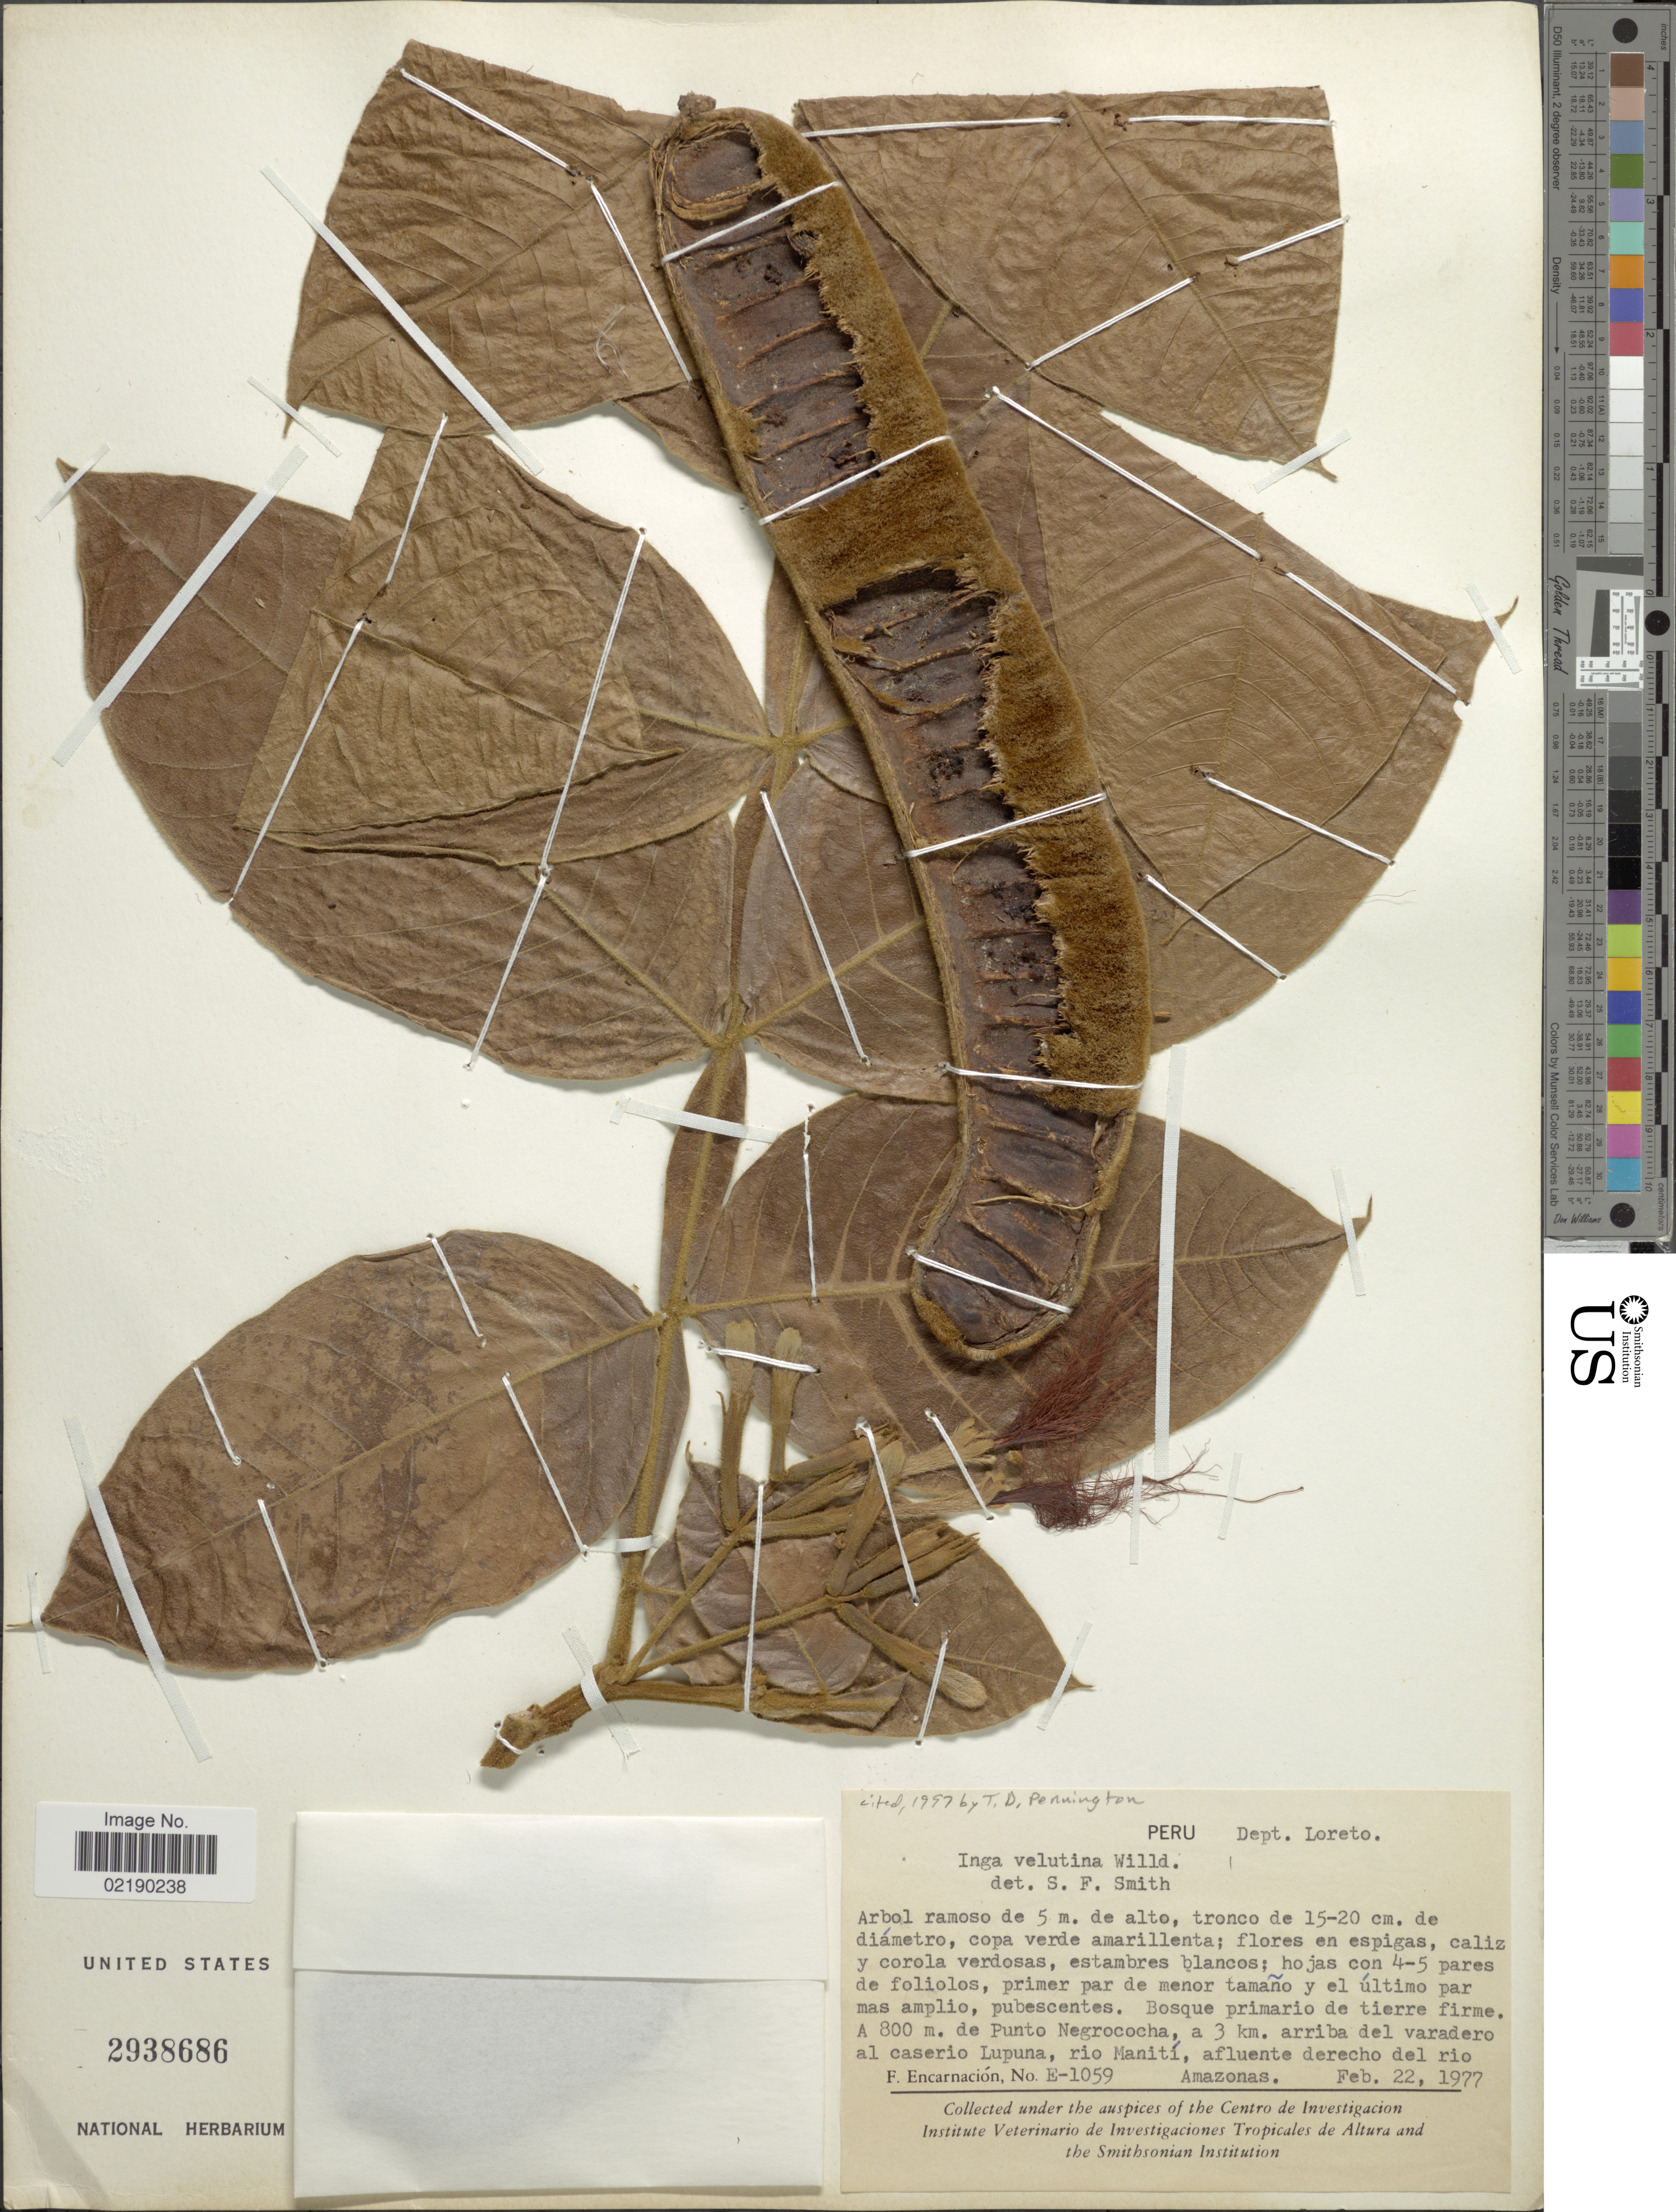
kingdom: Plantae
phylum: Tracheophyta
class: Magnoliopsida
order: Fabales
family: Fabaceae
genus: Inga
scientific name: Inga velutina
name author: Willd.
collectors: F. Encarnación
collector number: E-1059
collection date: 1977-02-22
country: Peru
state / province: Loreto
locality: De Punto Negrococha, a 3 km. arriba del veradero al caserio Lupuna, rio Maniti, afluente derecho del rio Amazonas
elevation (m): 800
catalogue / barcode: US 2938686